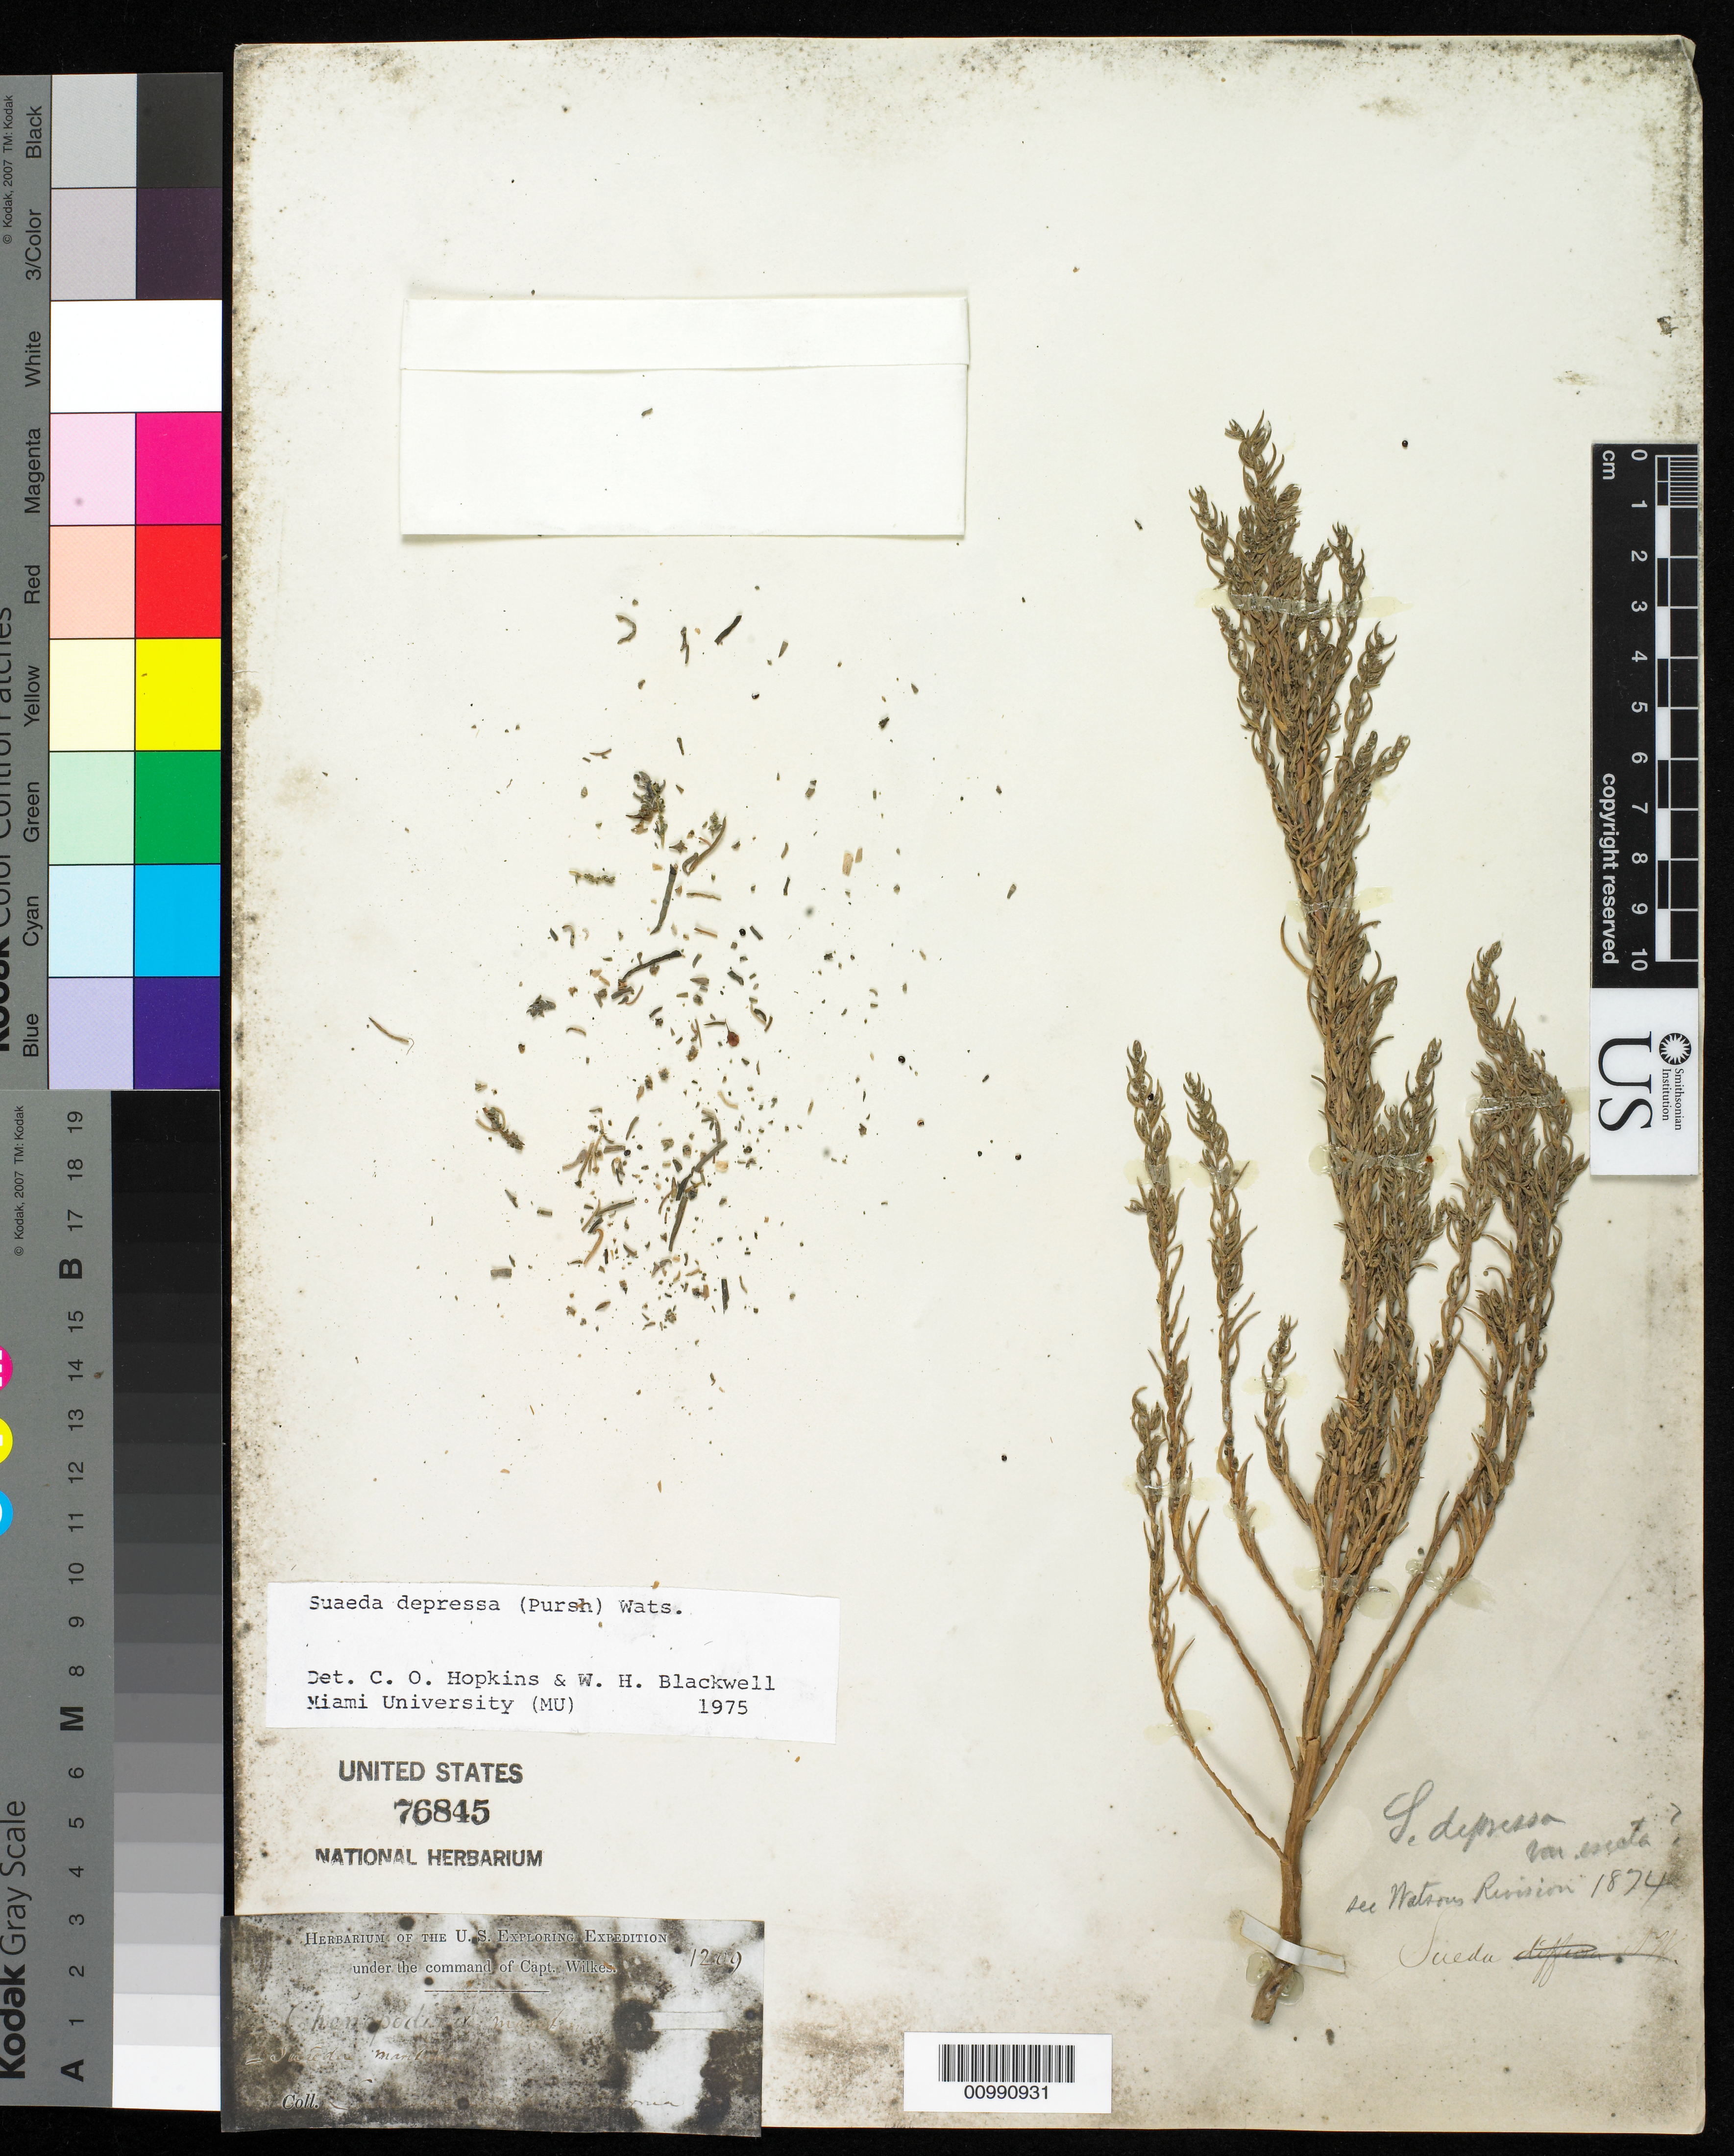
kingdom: Plantae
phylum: Tracheophyta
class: Magnoliopsida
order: Caryophyllales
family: Amaranthaceae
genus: Suaeda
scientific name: Suaeda depressa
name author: (Pursh) S. Watson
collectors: Wilkes Explor. Exped.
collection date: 1838/1842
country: United States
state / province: California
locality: California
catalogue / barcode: US 76845